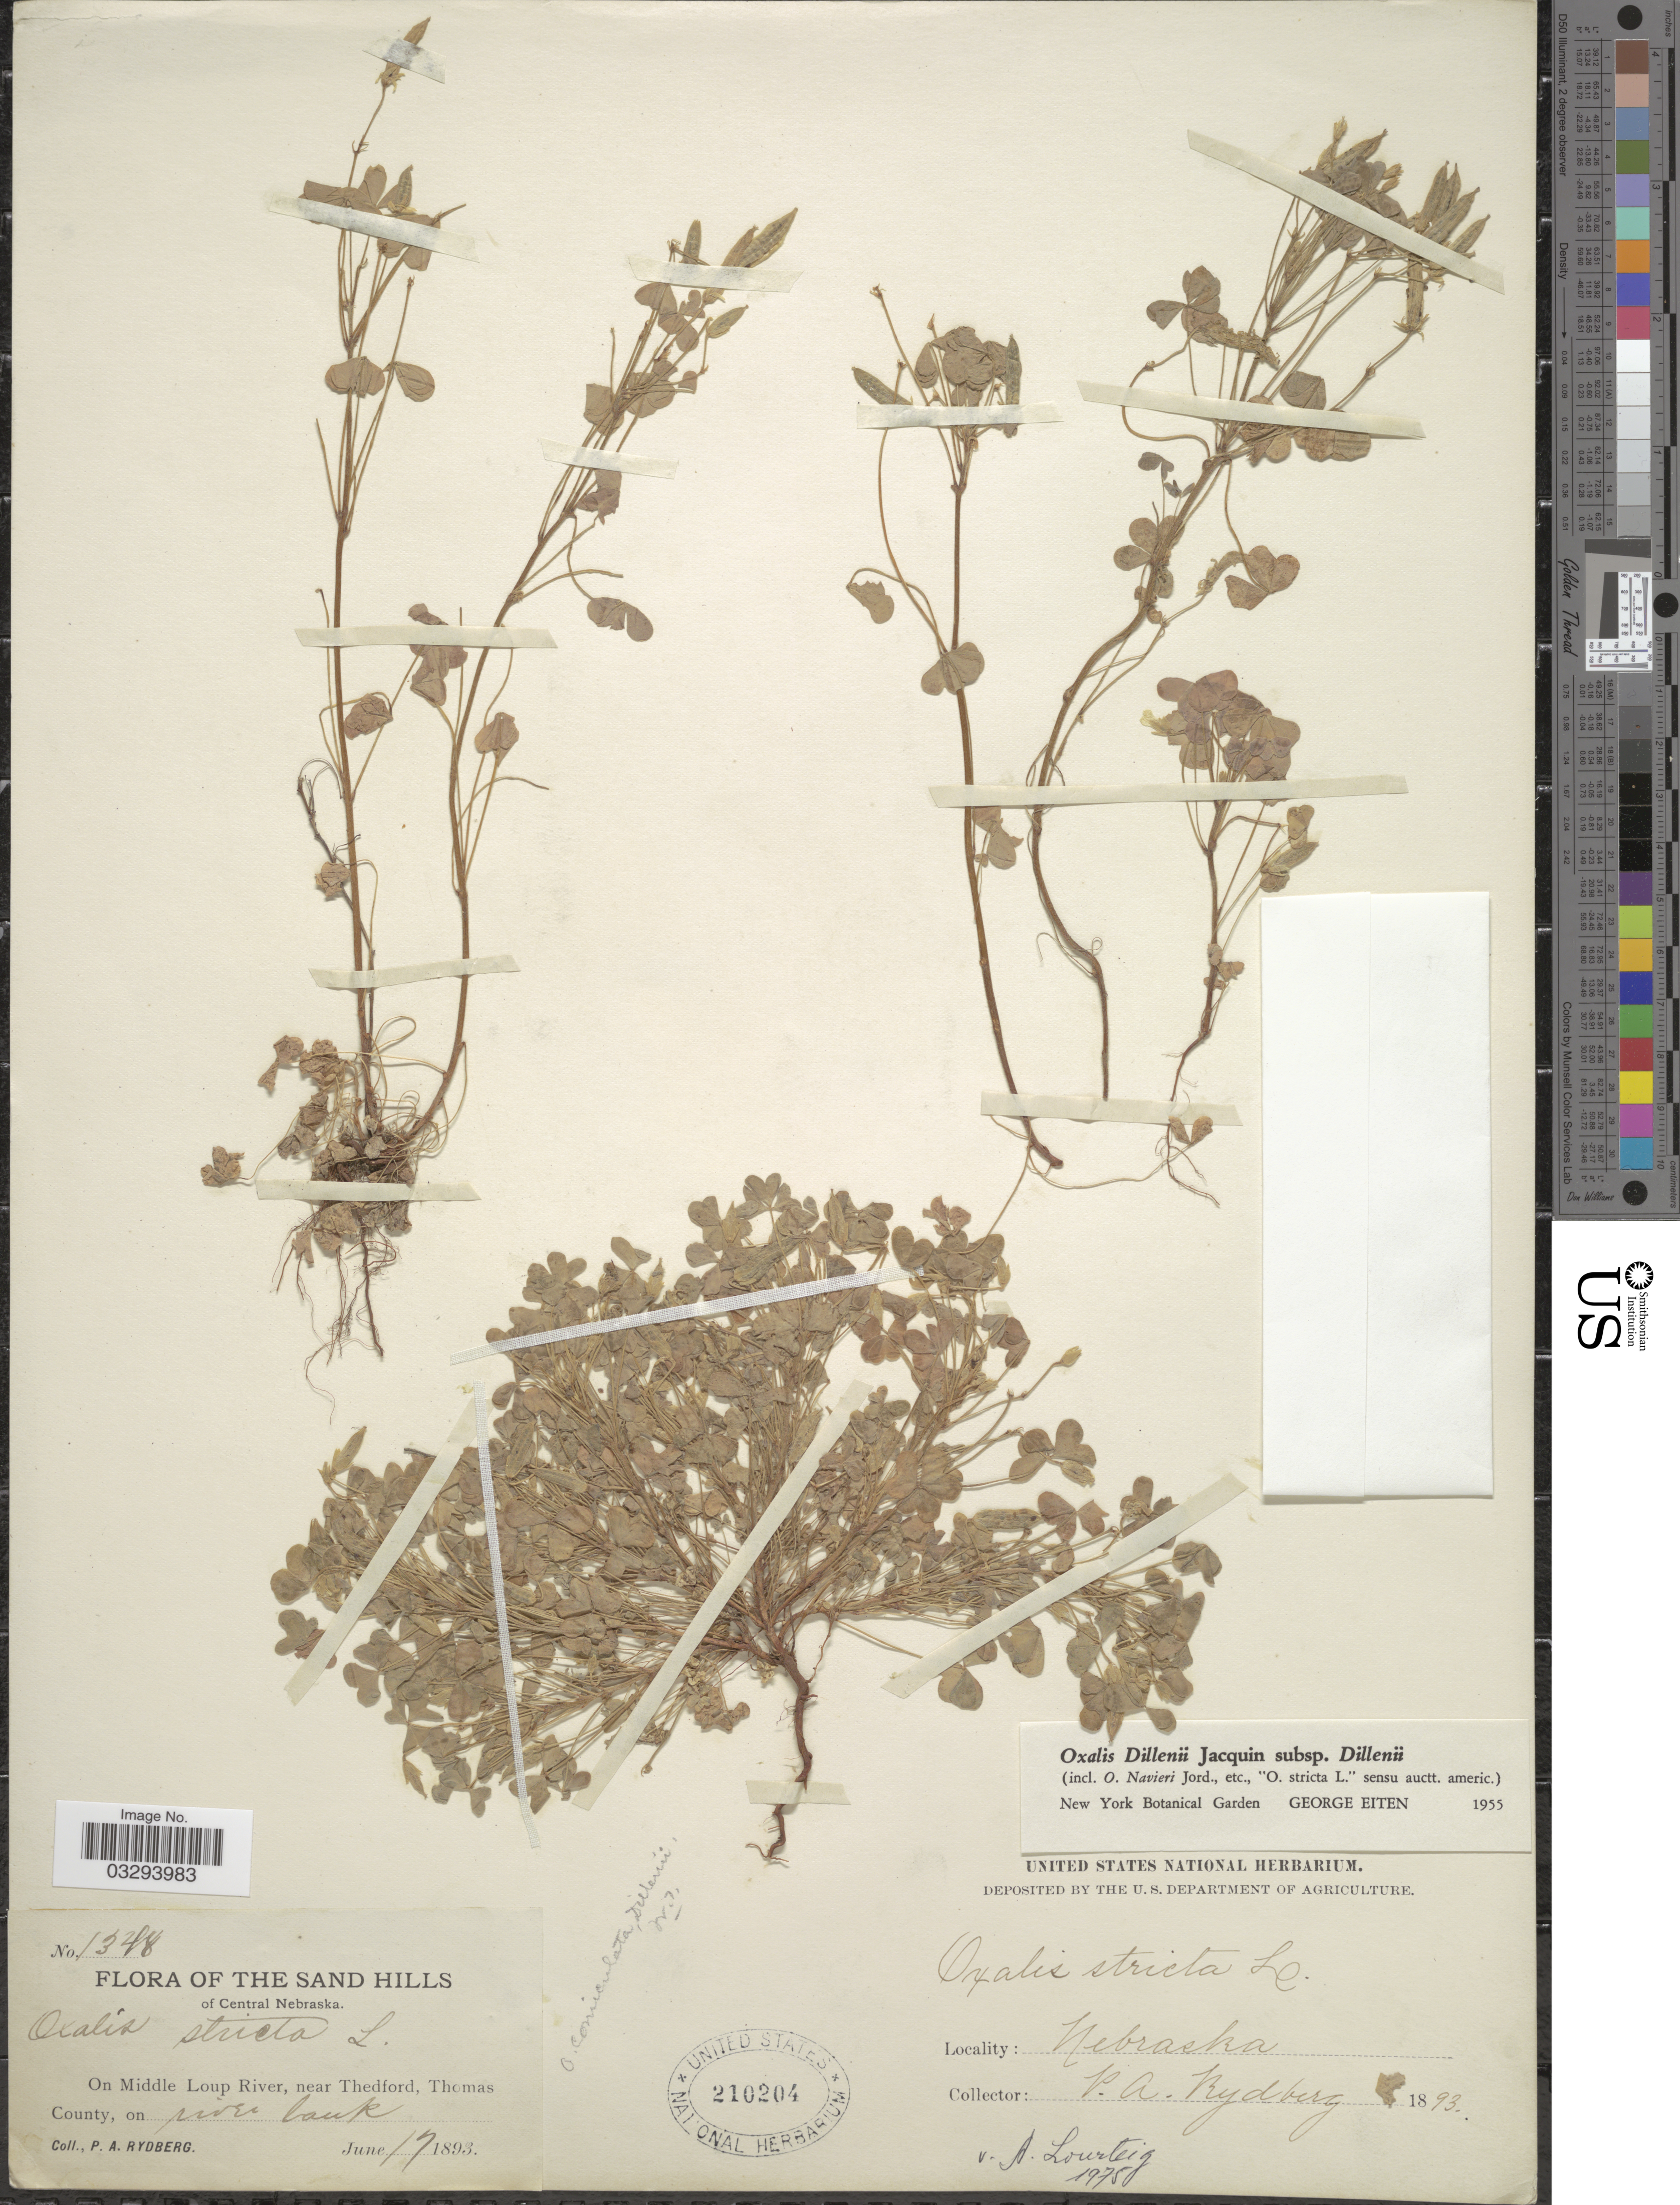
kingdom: Plantae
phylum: Tracheophyta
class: Magnoliopsida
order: Oxalidales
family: Oxalidaceae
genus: Oxalis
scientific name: Oxalis stricta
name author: L.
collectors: P. A. Rydberg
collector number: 1348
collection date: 1893-06-17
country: United States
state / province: Nebraska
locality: The Sand Hills. Central Nebraska. On Middle Loup River, near Thedford, Thomas County, on river bank.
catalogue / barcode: US 210204